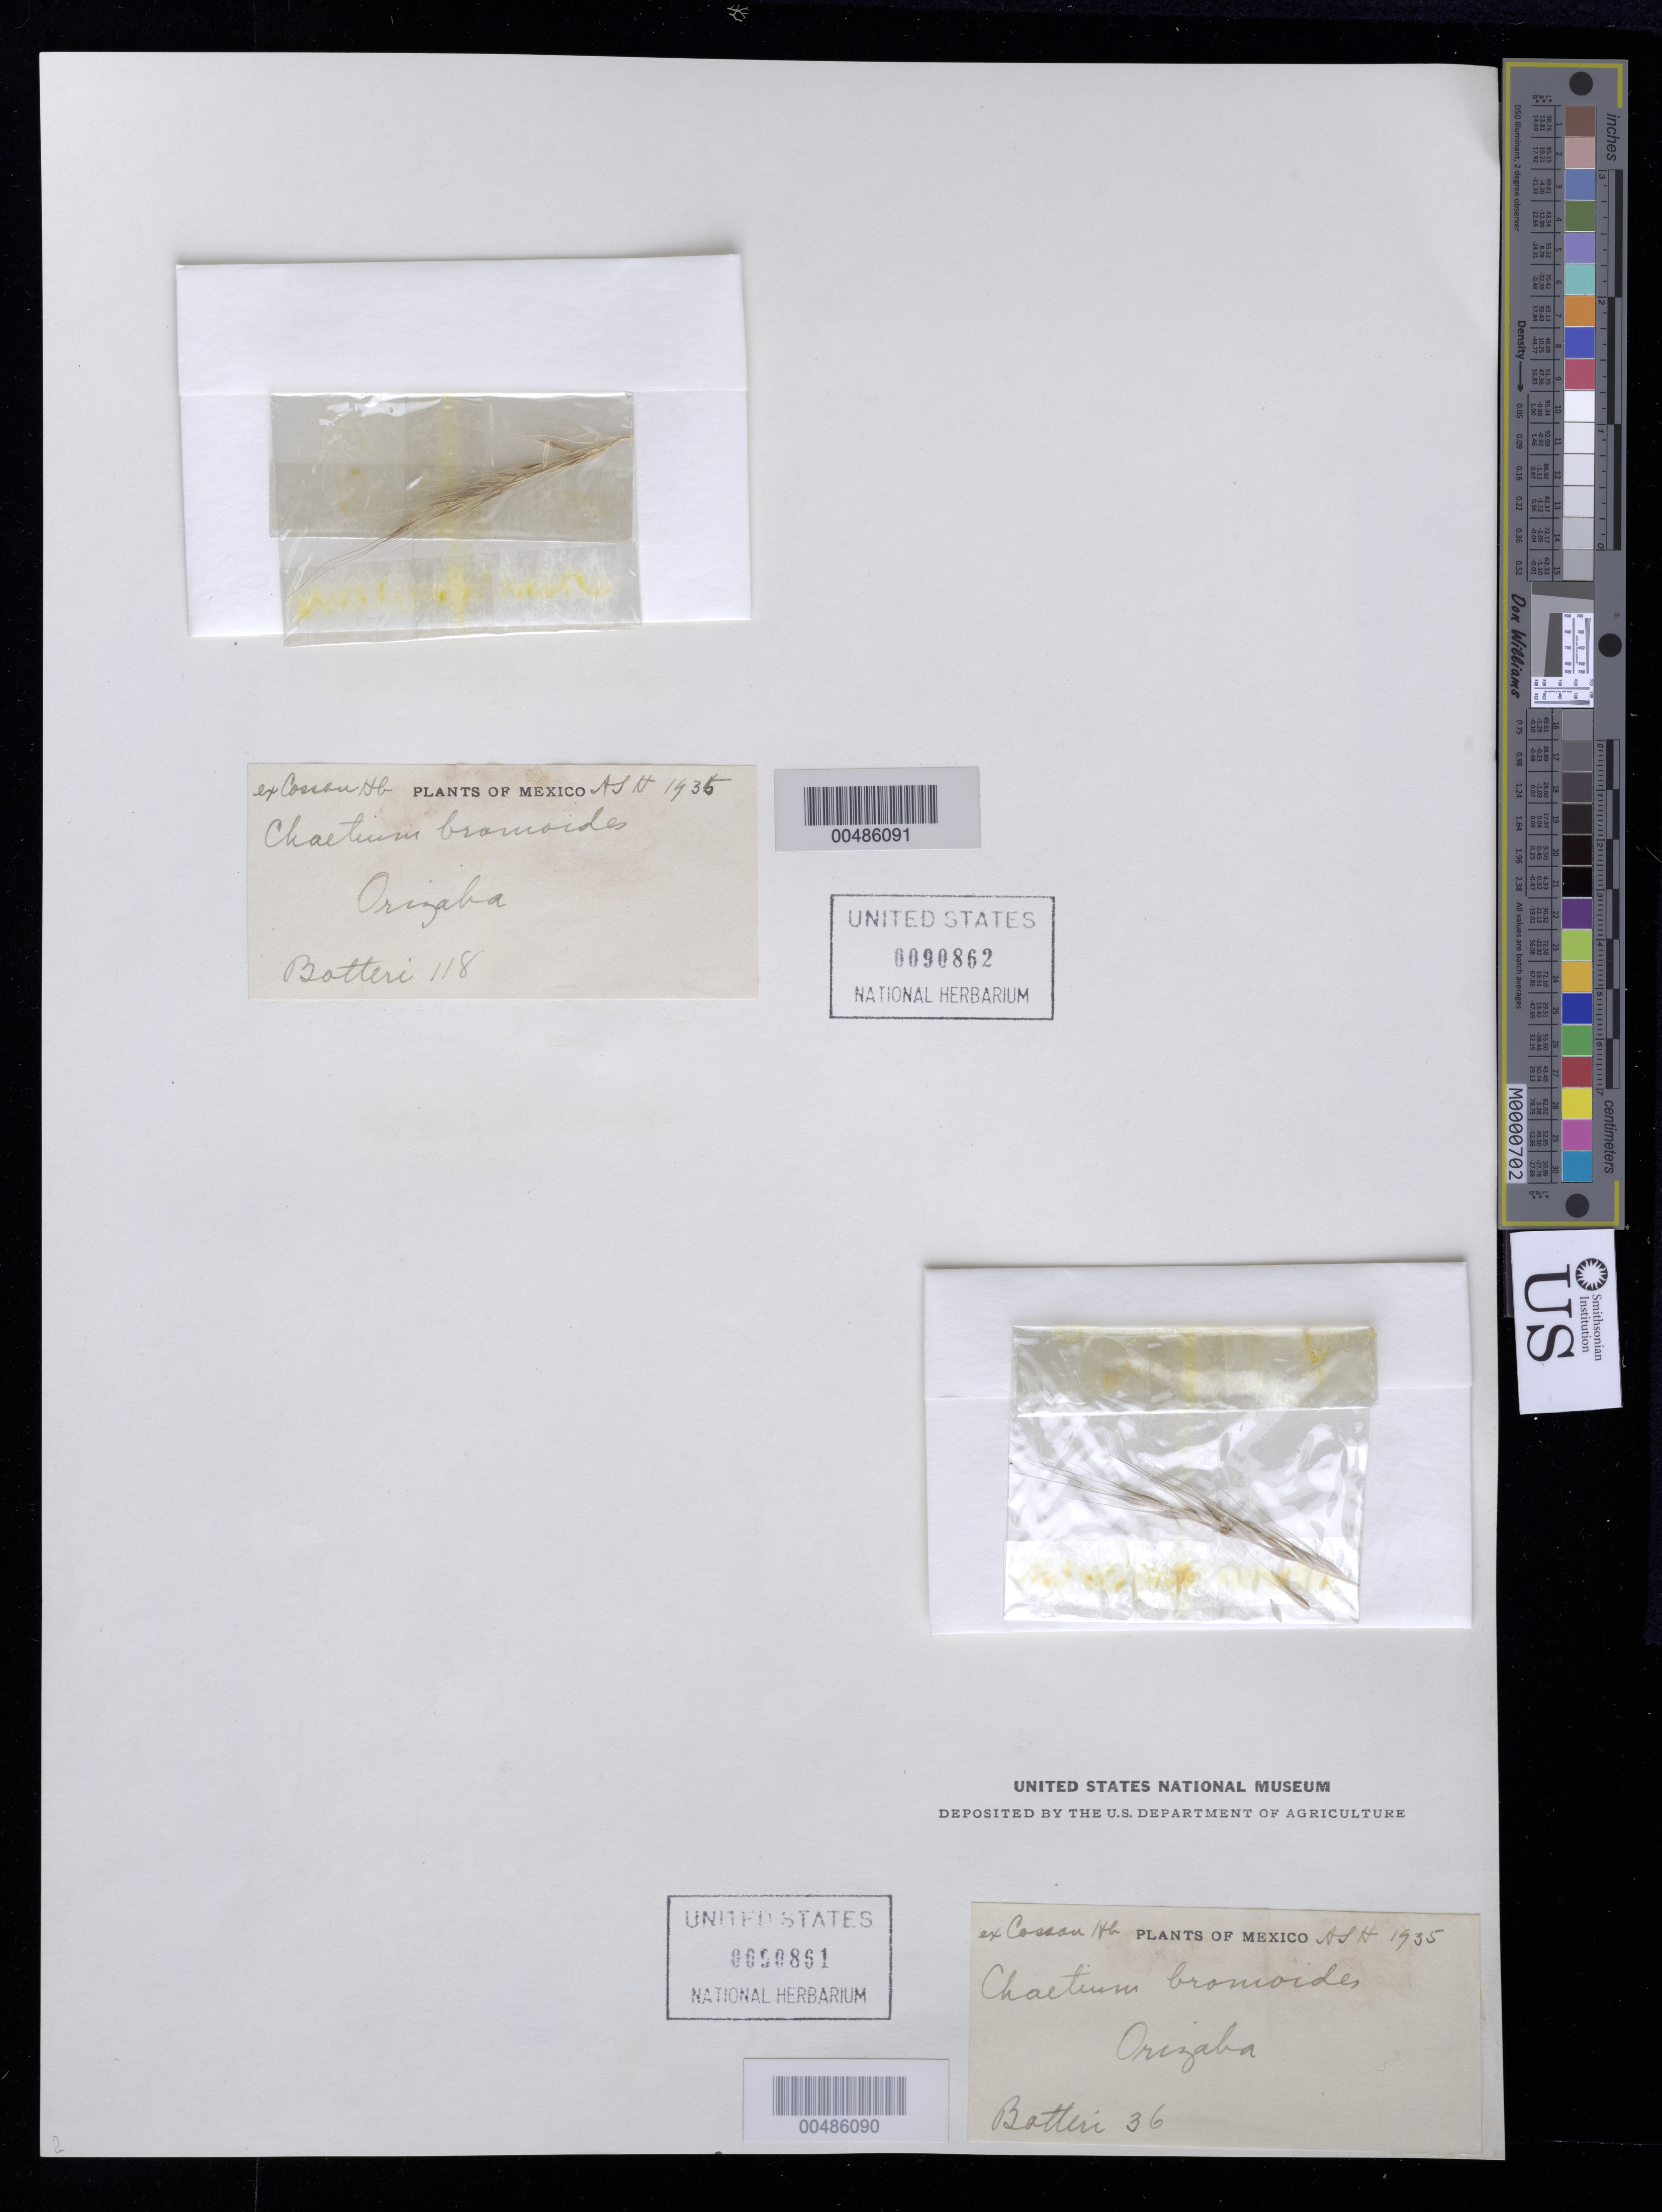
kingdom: Plantae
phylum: Tracheophyta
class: Liliopsida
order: Poales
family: Poaceae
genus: Chaetium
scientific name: Chaetium bromoides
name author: (J. Presl) Benth. ex Hemsl.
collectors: -. Botteri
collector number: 118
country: Mexico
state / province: Veracruz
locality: Orizaba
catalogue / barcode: US 90862